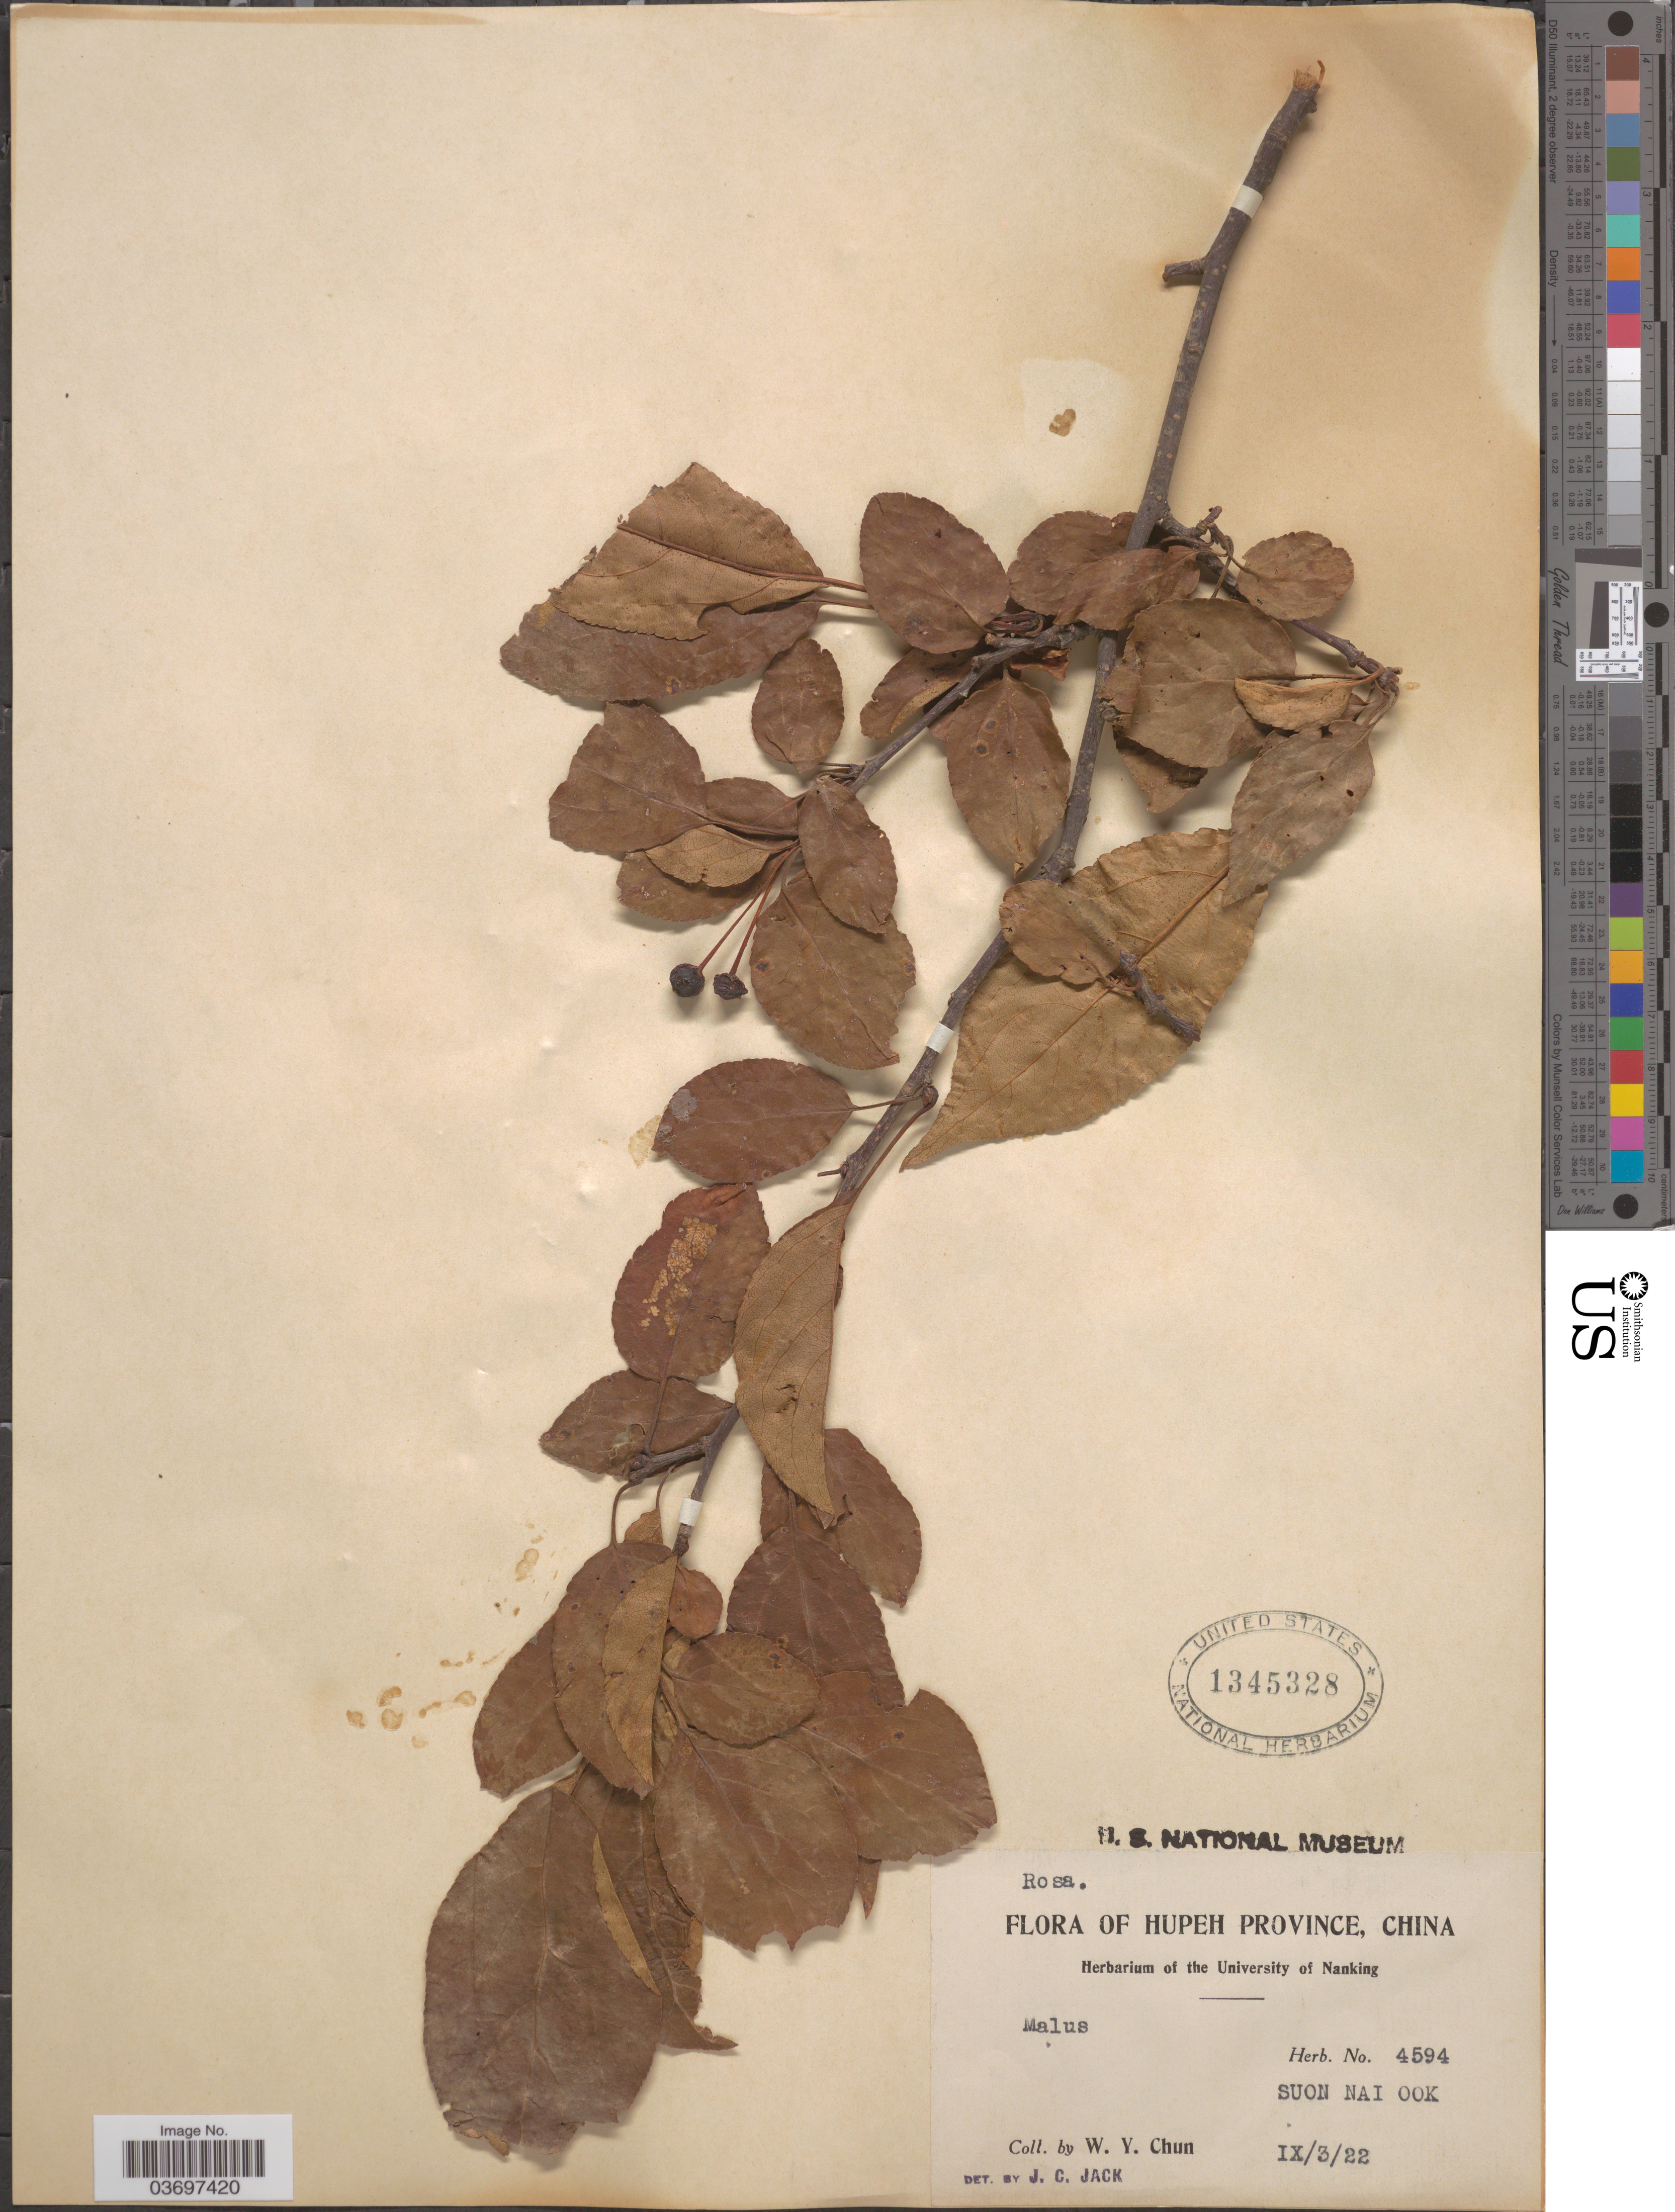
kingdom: Plantae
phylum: Tracheophyta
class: Magnoliopsida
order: Rosales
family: Rosaceae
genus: Malus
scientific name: Malus sp.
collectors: W. Y. Chun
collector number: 4594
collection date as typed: Transcribed d/m/y: 3/9/22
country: China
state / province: Hubei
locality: Hupeh Province. Suon Nai Ook.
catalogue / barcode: US 1345328